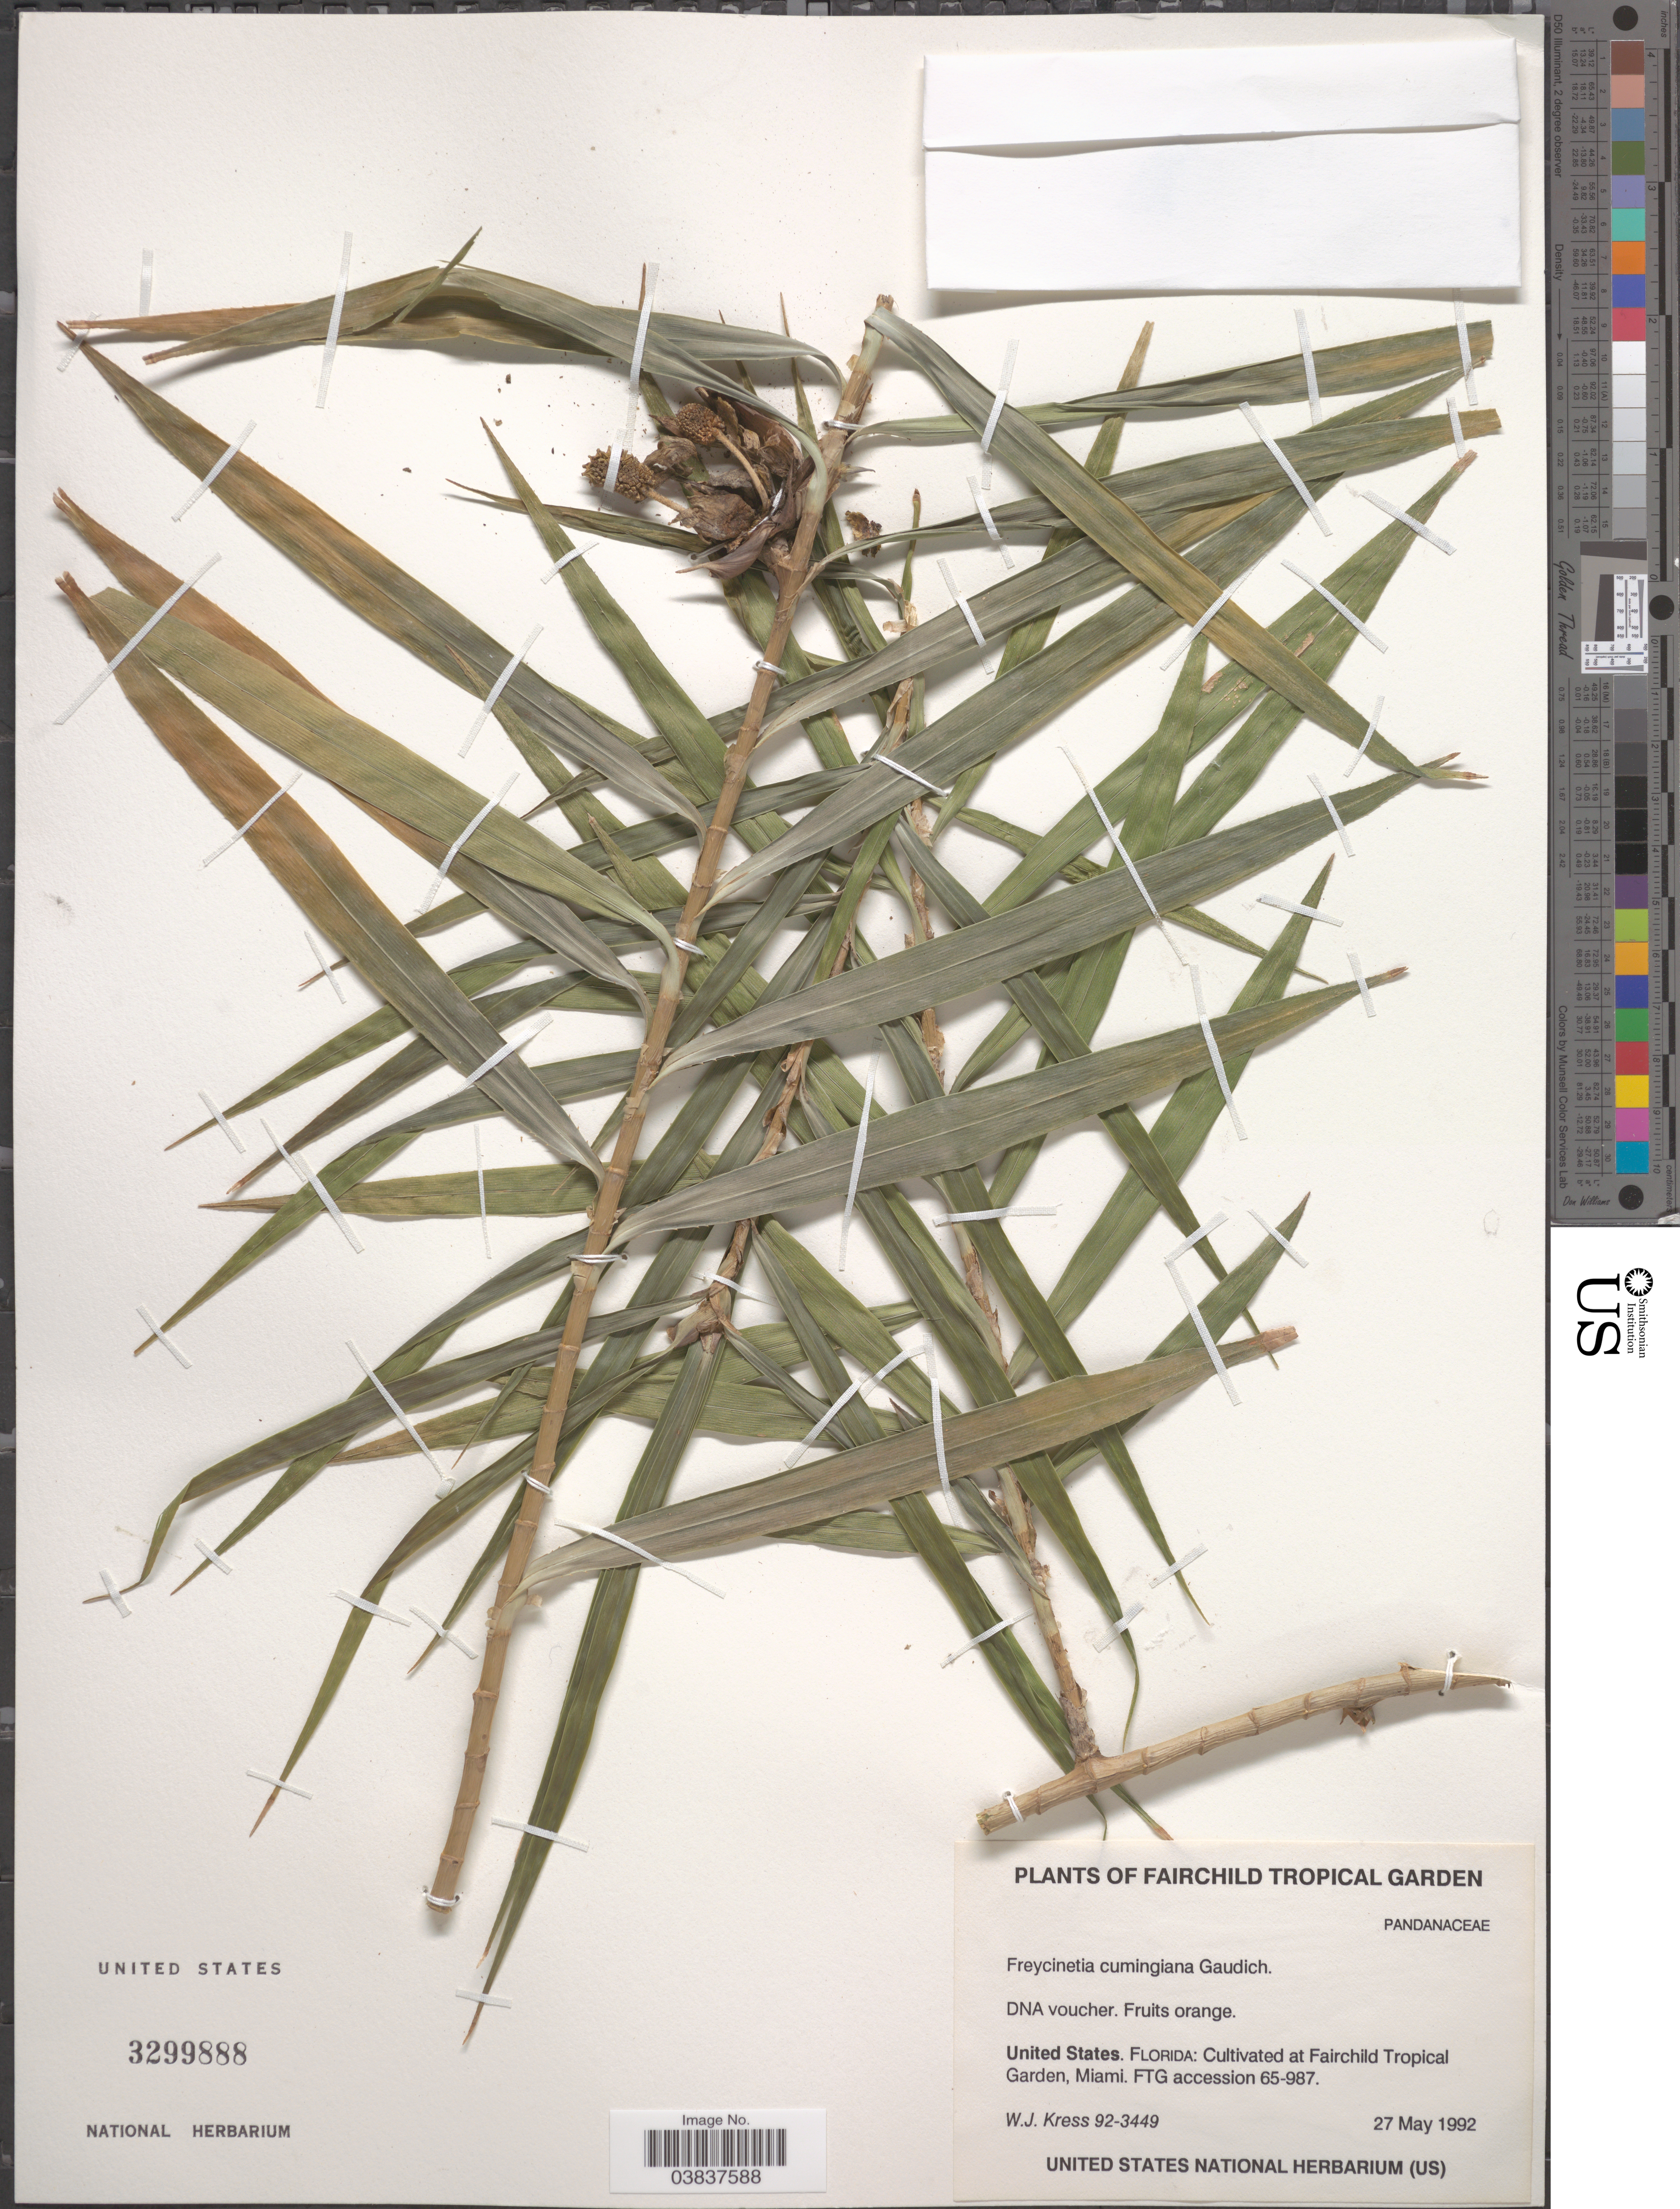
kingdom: Plantae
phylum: Tracheophyta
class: Liliopsida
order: Pandanales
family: Pandanaceae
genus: Freycinetia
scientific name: Freycinetia cumingiana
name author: Gaudich.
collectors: W. J. Kress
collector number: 92-3449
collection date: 1992-05-27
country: United States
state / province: Florida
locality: At Fairchild Tropical Garden, Miami.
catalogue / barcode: US 3299888